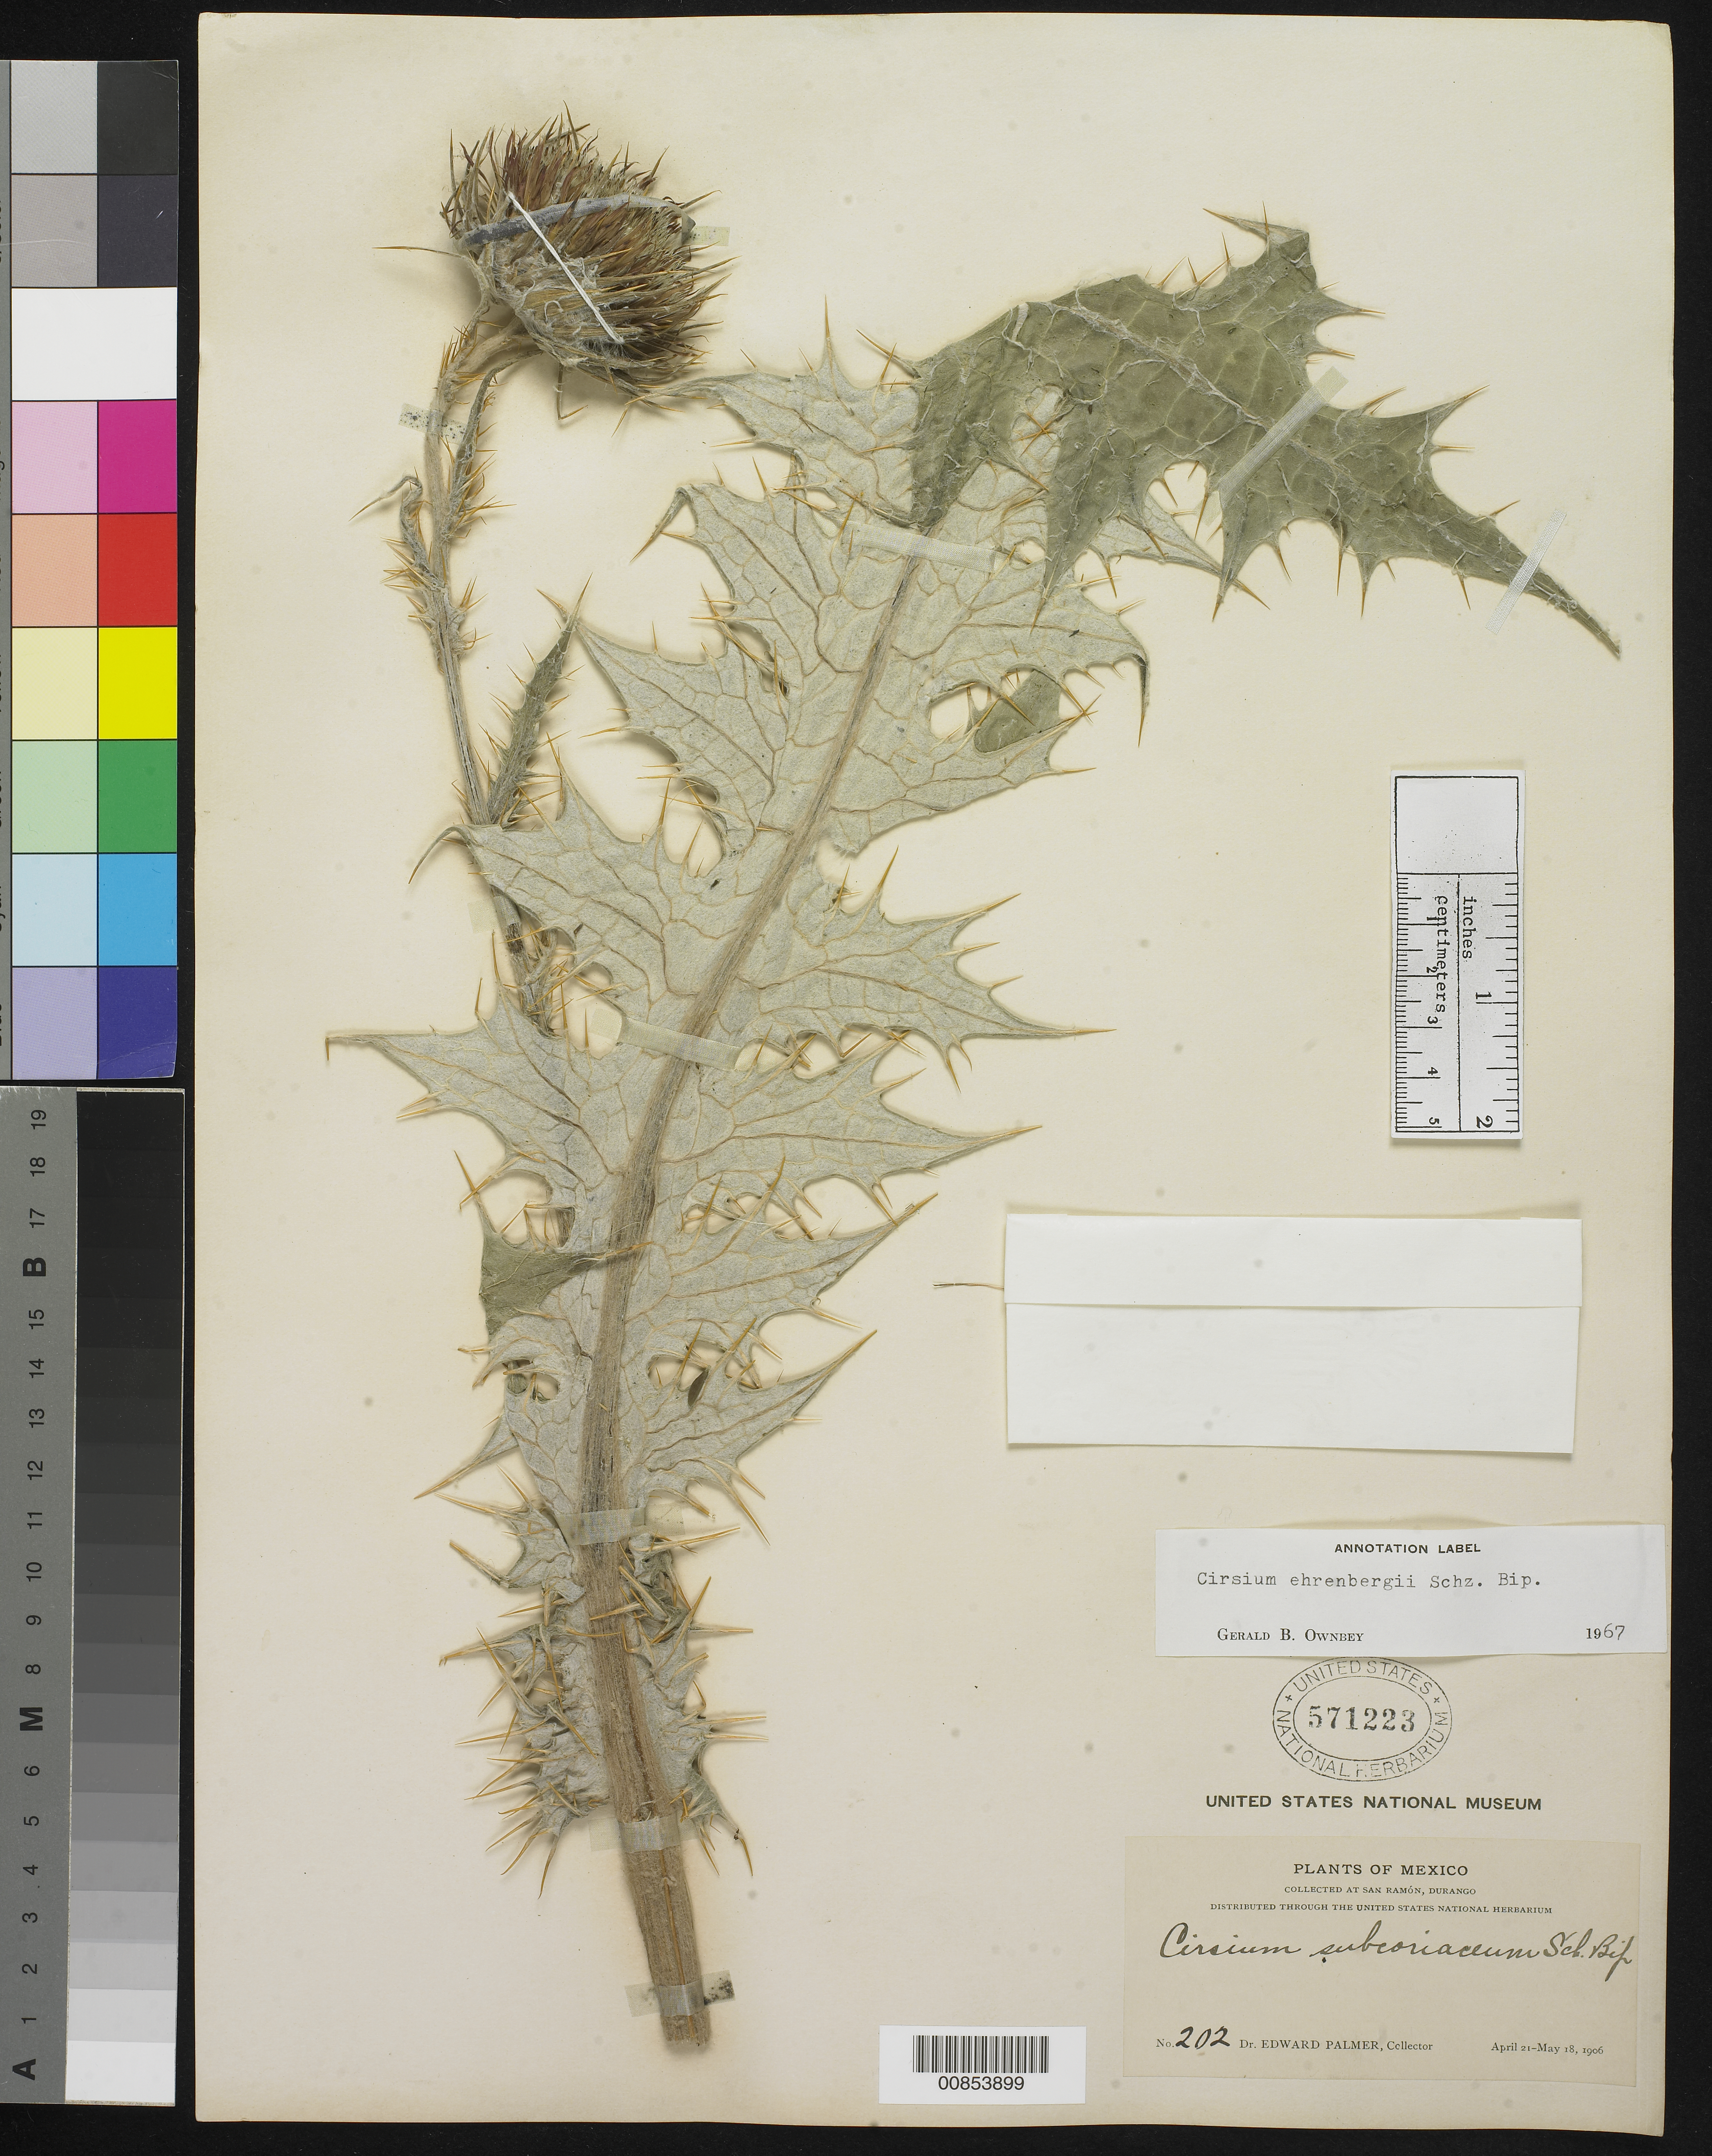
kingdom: Plantae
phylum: Tracheophyta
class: Magnoliopsida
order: Asterales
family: Asteraceae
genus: Cirsium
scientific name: Cirsium ehrenbergii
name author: Sch. Bip.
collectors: E. Palmer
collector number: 202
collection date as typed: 21 Apr 1906 to 18 May 1906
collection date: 1906-04-21/1906-05-18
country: Mexico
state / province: Durango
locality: San Ramón, Durango.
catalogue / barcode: US 571223